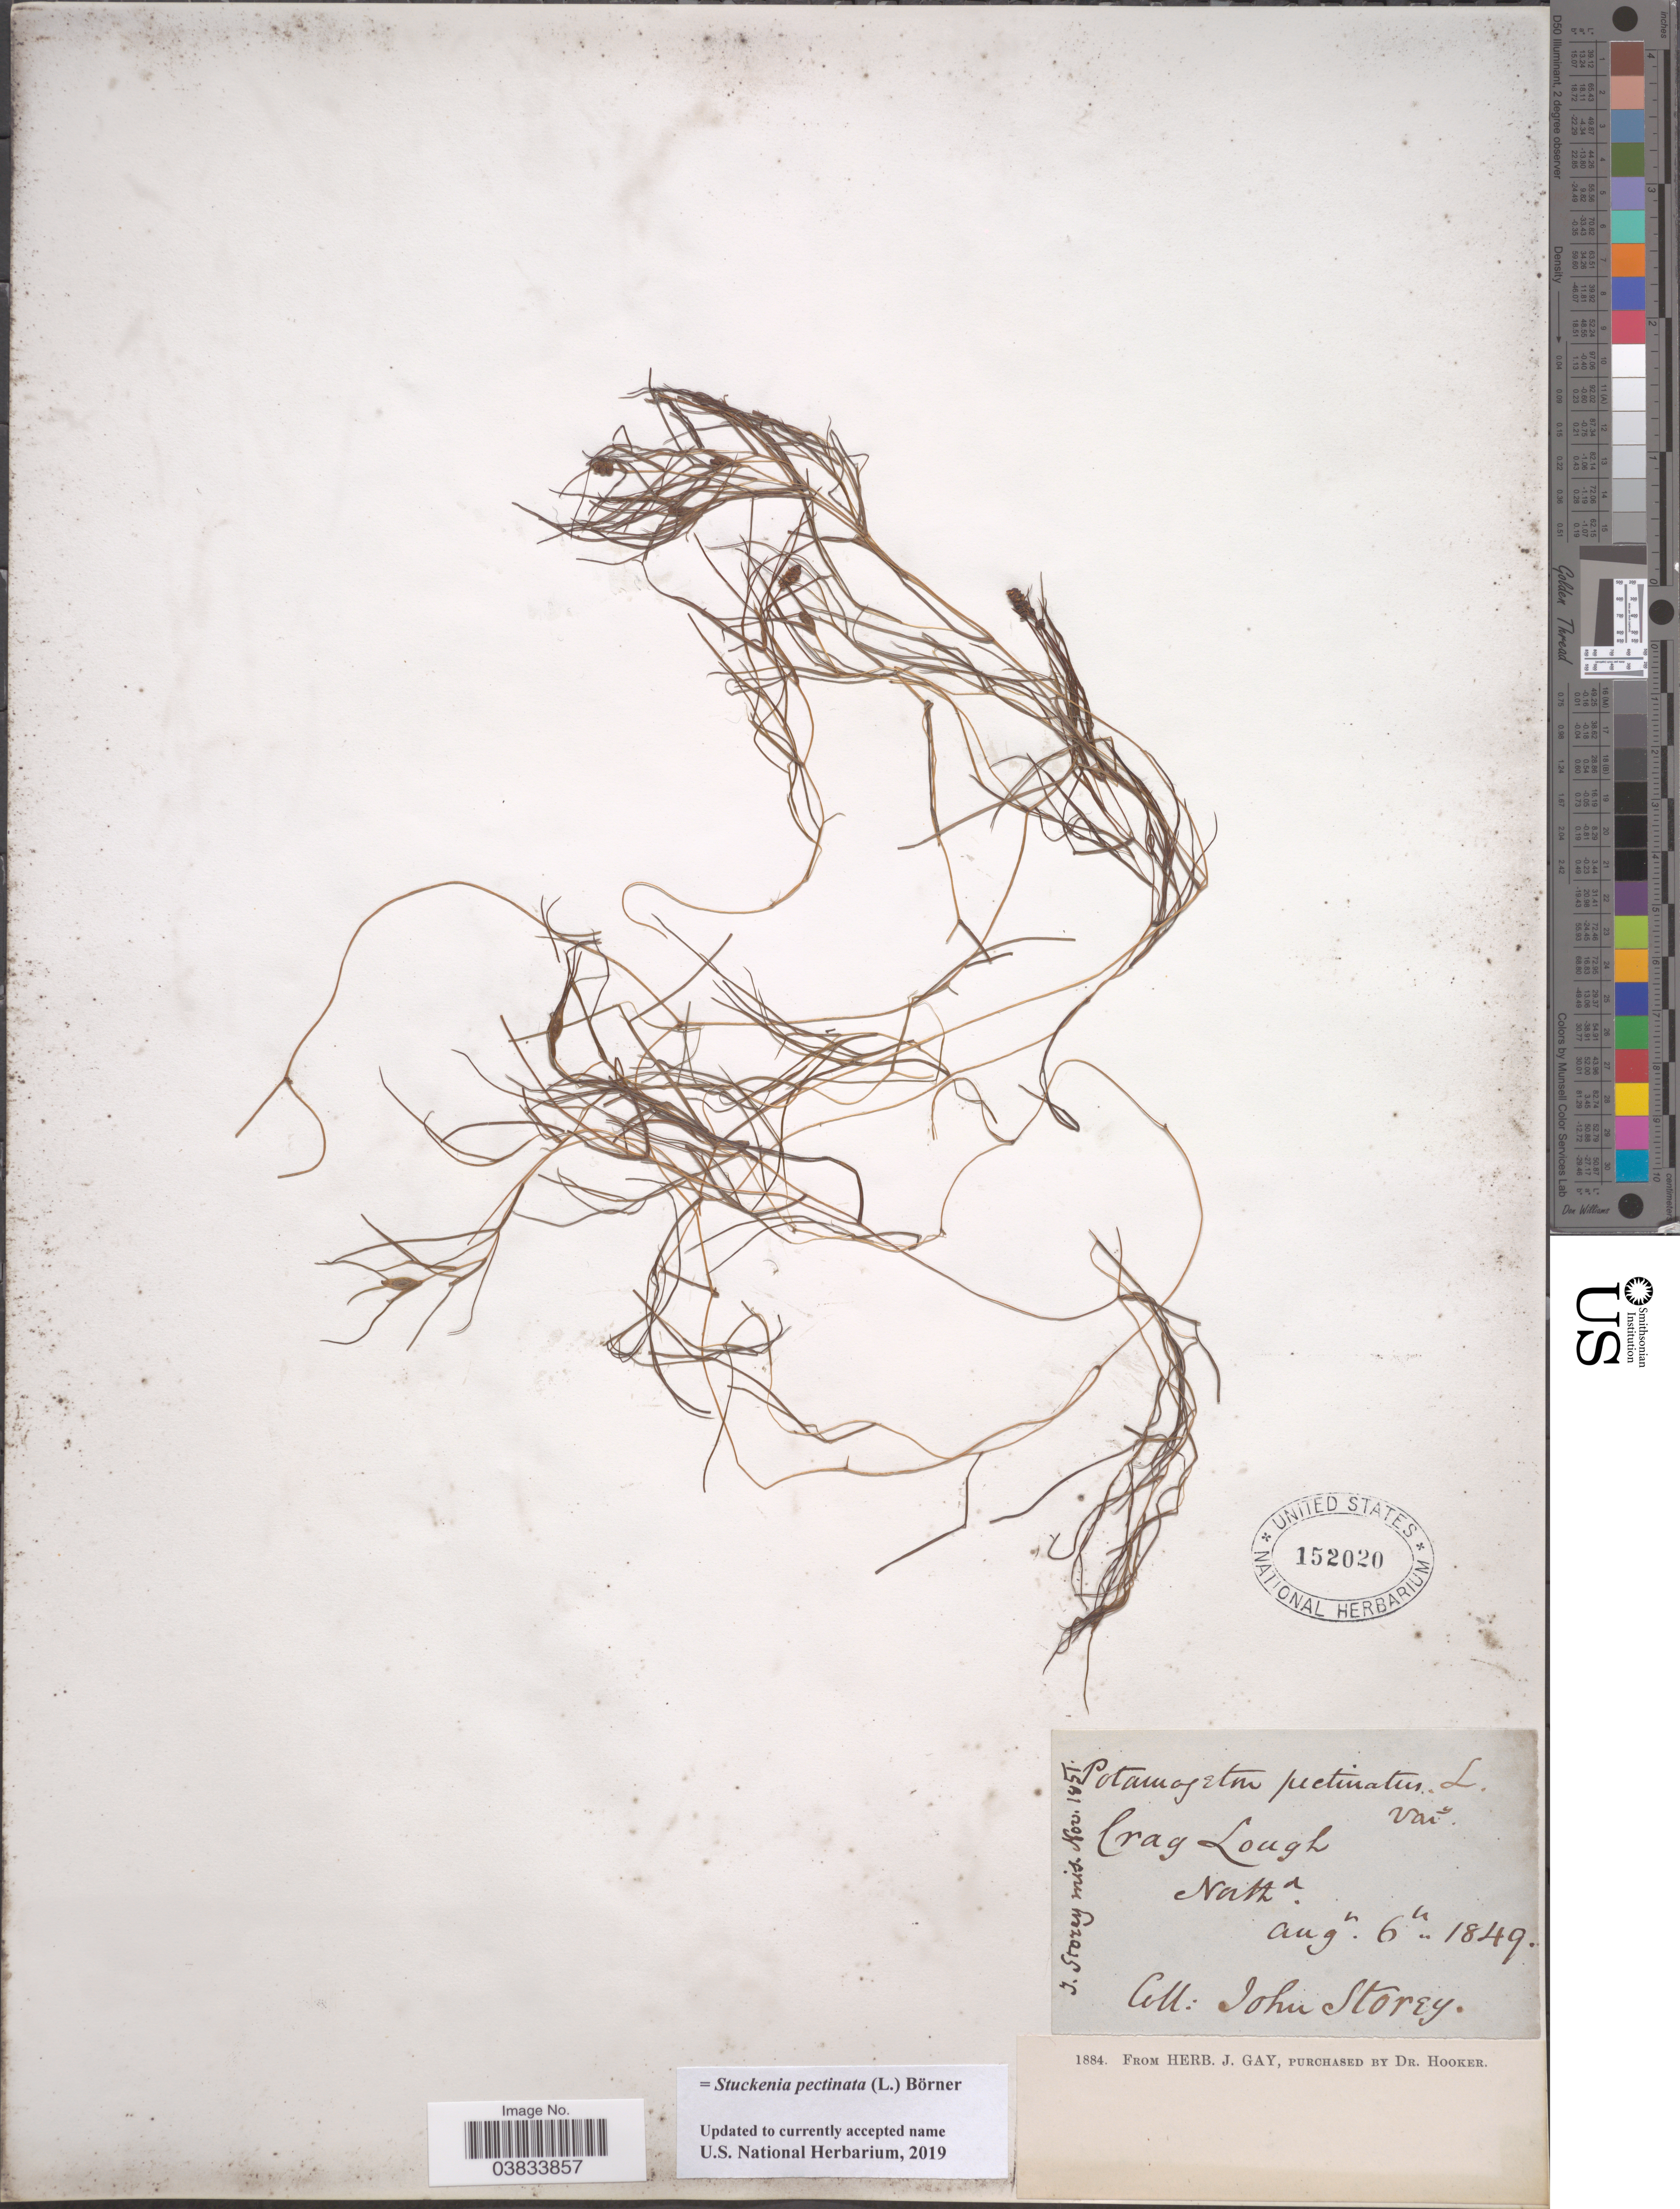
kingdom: Plantae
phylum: Tracheophyta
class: Liliopsida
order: Alismatales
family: Potamogetonaceae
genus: Stuckenia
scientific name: Stuckenia pectinata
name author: (L.) Börner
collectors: J. Storey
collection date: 1849-08-06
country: United Kingdom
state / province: England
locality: Crag Lough, Northd.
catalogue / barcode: US 152020